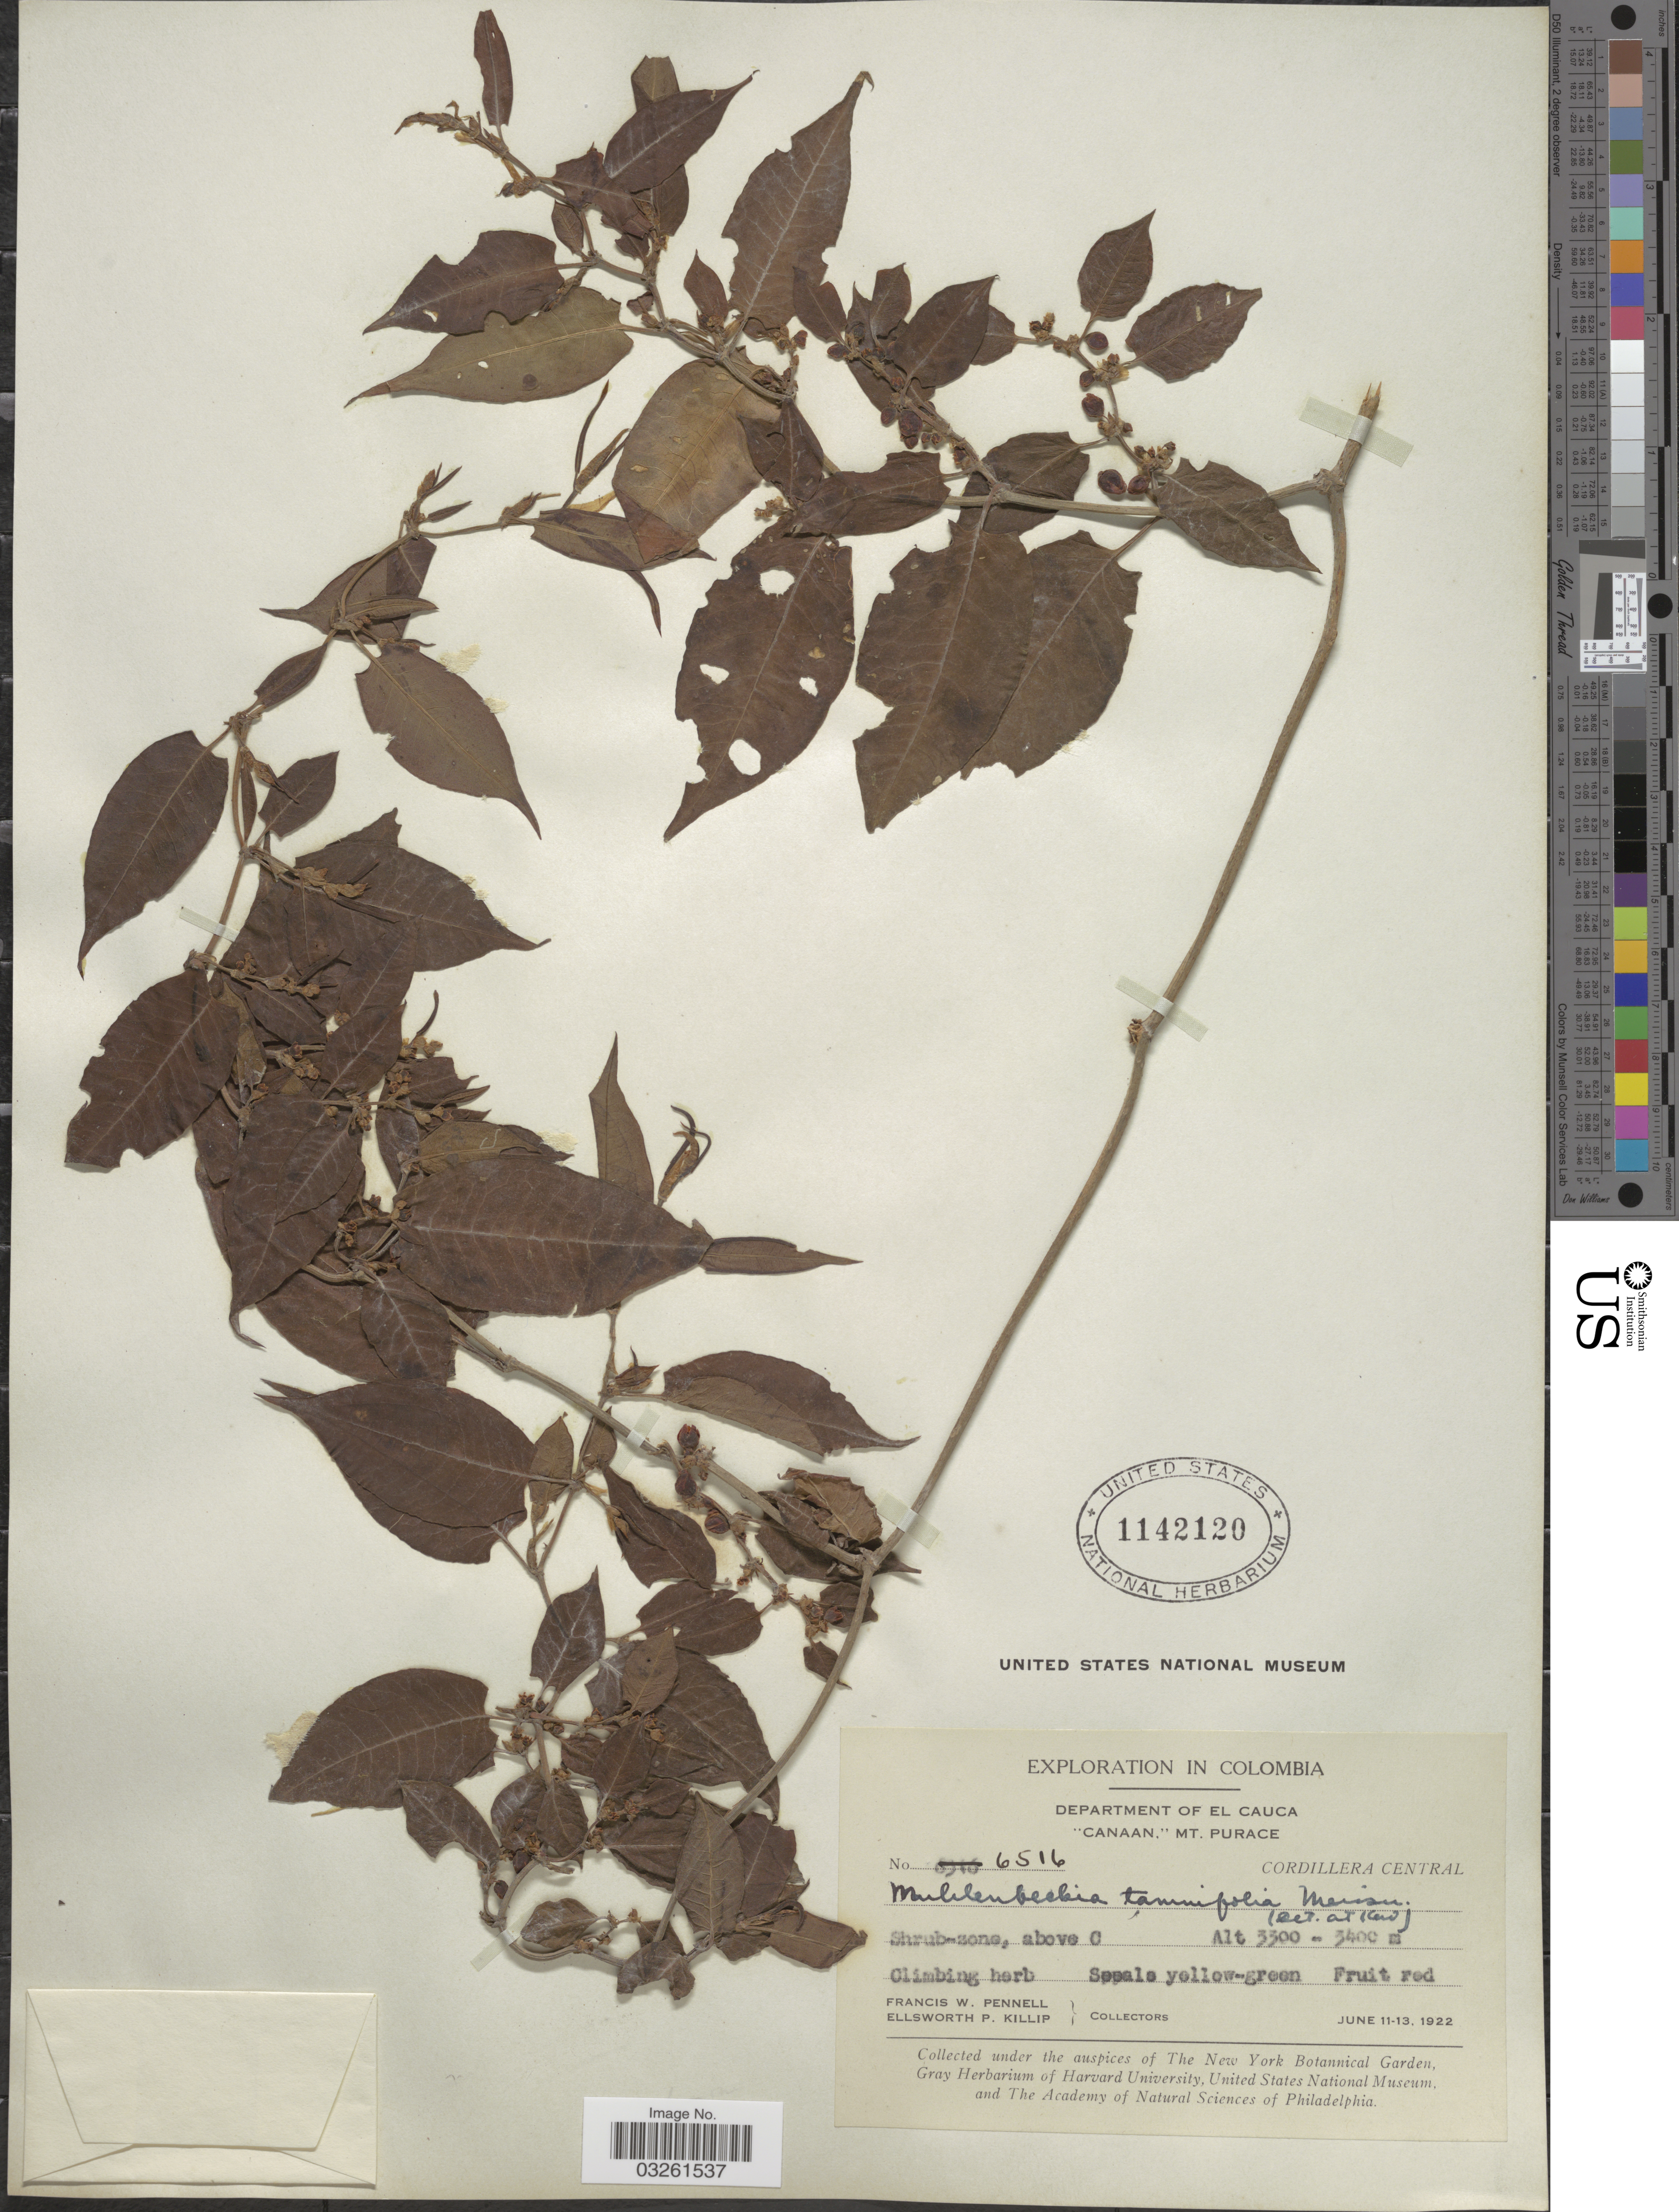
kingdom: Plantae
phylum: Tracheophyta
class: Magnoliopsida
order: Caryophyllales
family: Polygonaceae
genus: Muehlenbeckia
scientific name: Muehlenbeckia tamnifolia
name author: (Kunth) Meisn.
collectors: F. W. Pennell & E. P. Killip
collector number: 6516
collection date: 1922-06-11/1922-06-13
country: Colombia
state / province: Cauca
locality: Department of El Cauca, "Canaan," Mt. Purace, Cordillera Central, Shrub-zone, above C.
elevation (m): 3300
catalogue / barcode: US 1142120